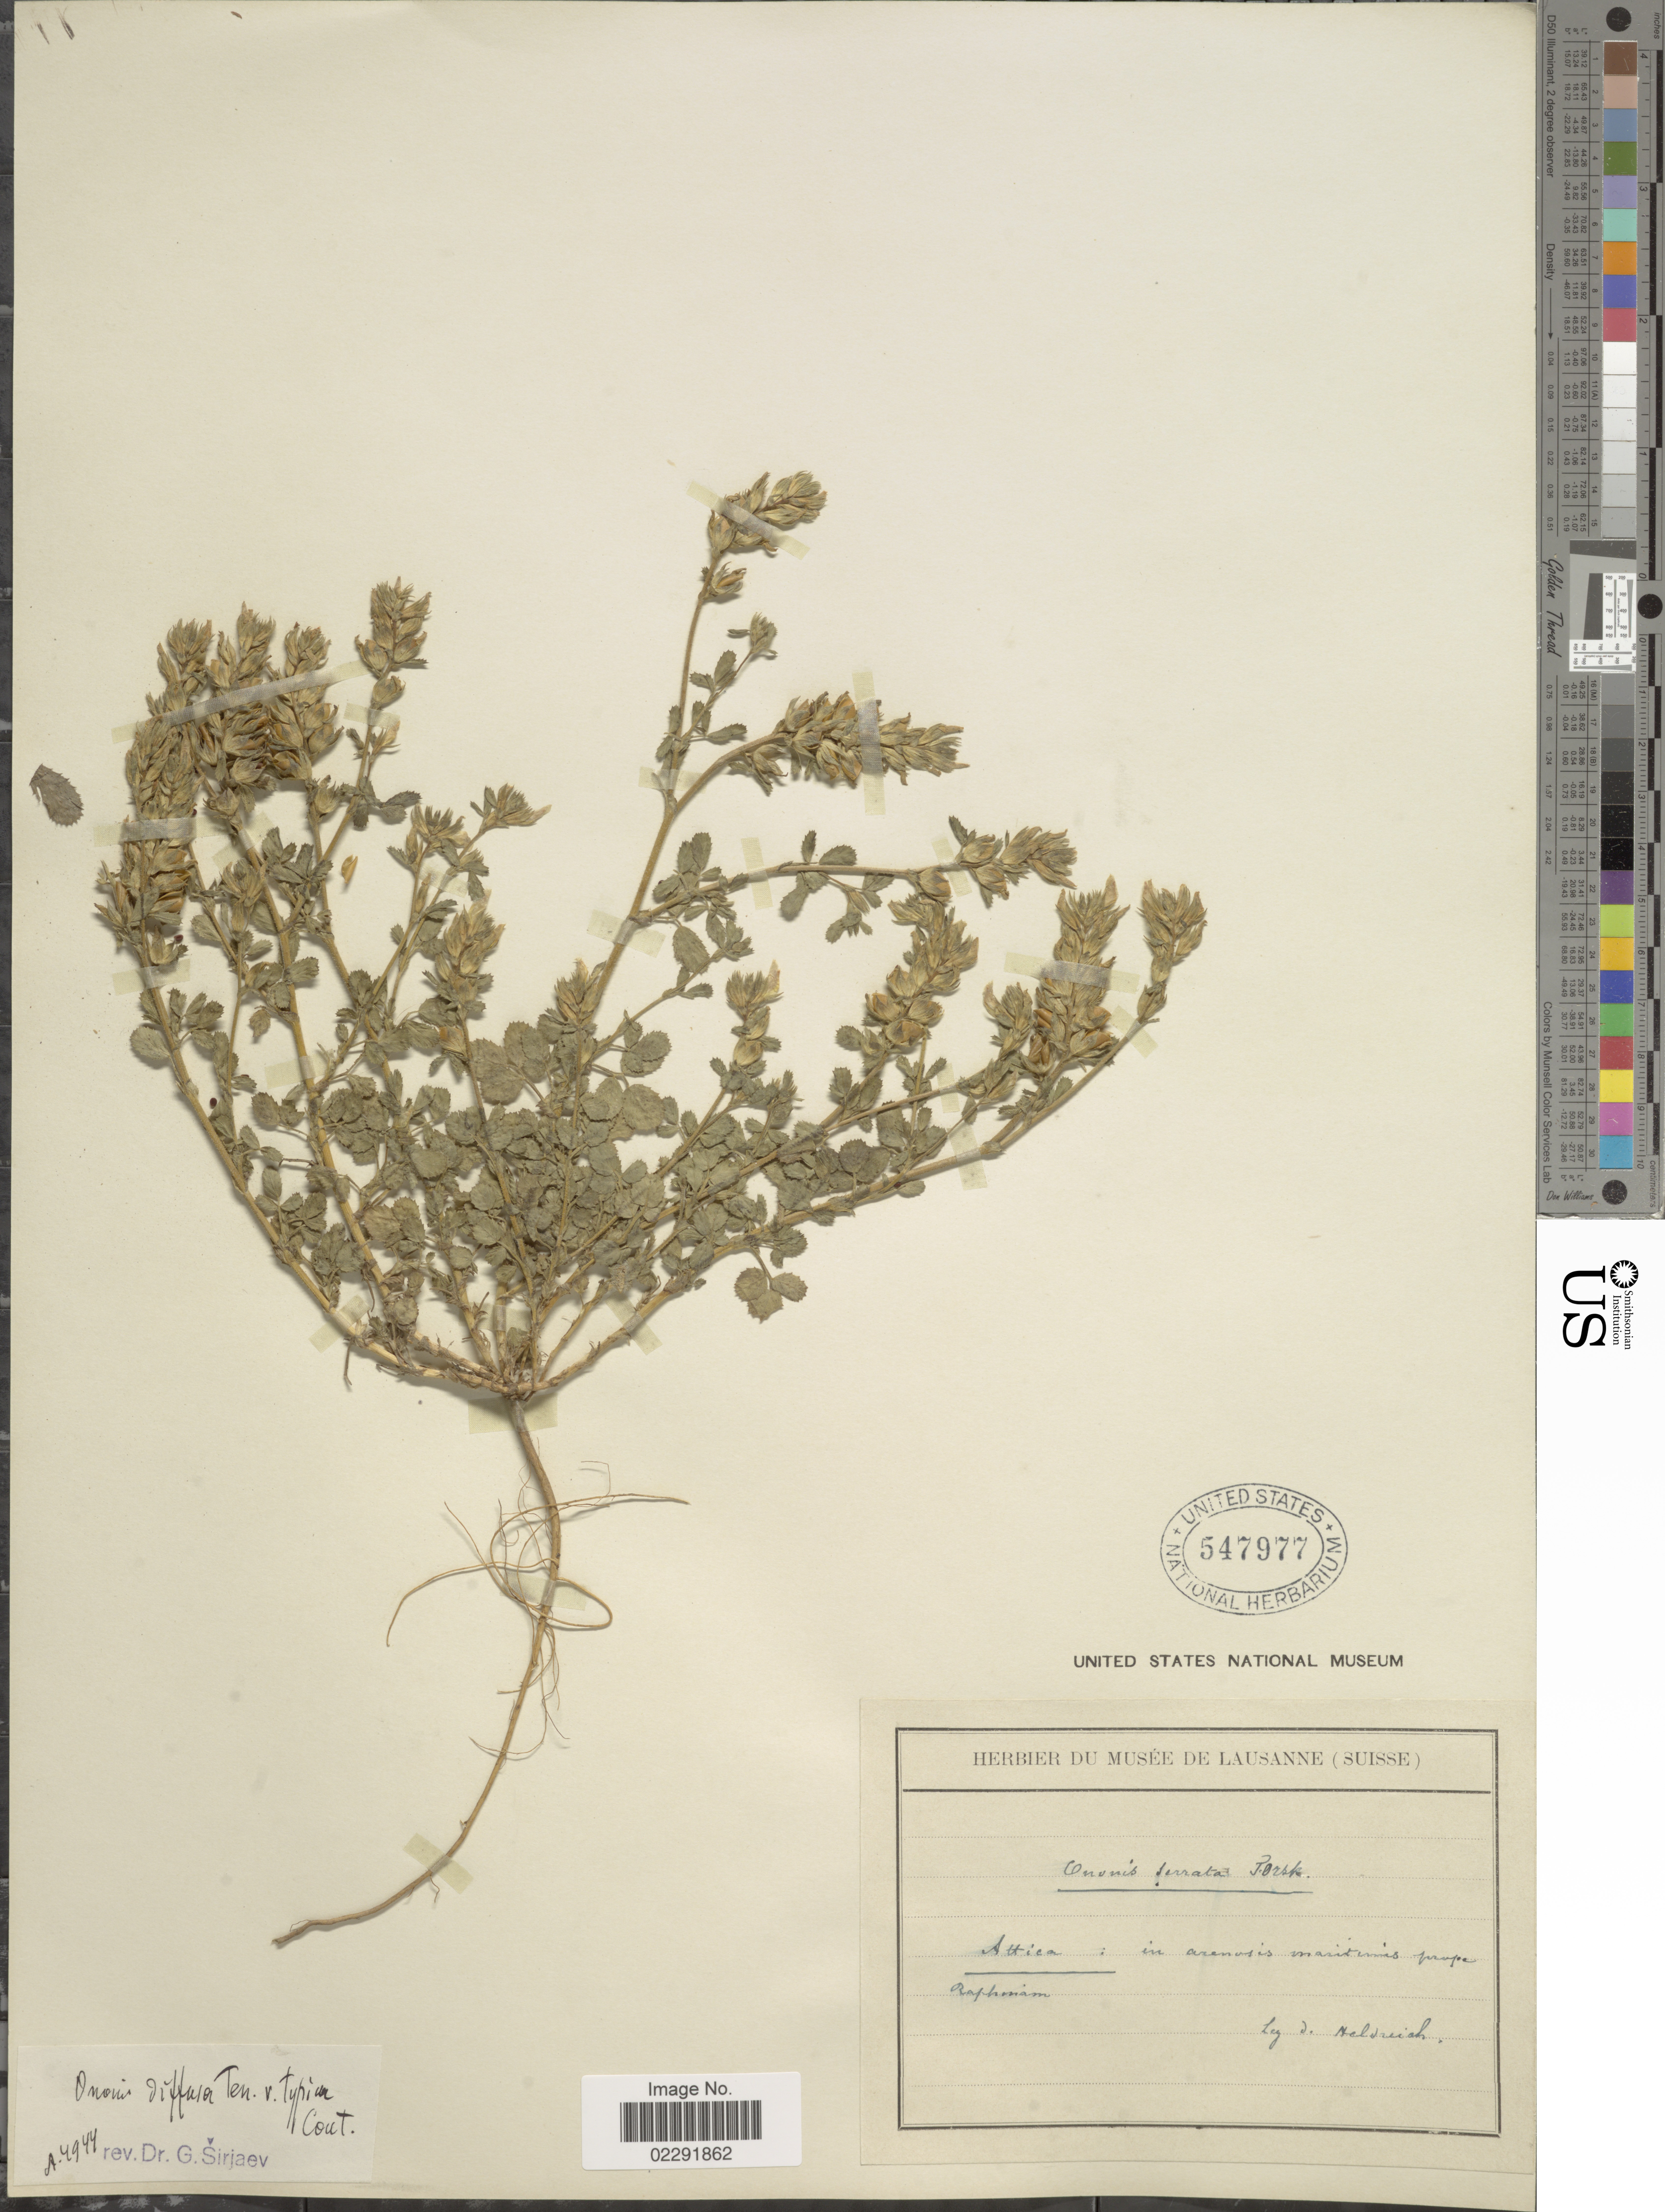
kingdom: Plantae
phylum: Tracheophyta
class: Magnoliopsida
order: Fabales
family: Fabaceae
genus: Ononis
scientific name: Ononis diffusa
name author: Ten.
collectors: -. De Heldreich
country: Greece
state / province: Attica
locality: In arenosis maritimis prope Raphinam.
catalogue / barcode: US 547977